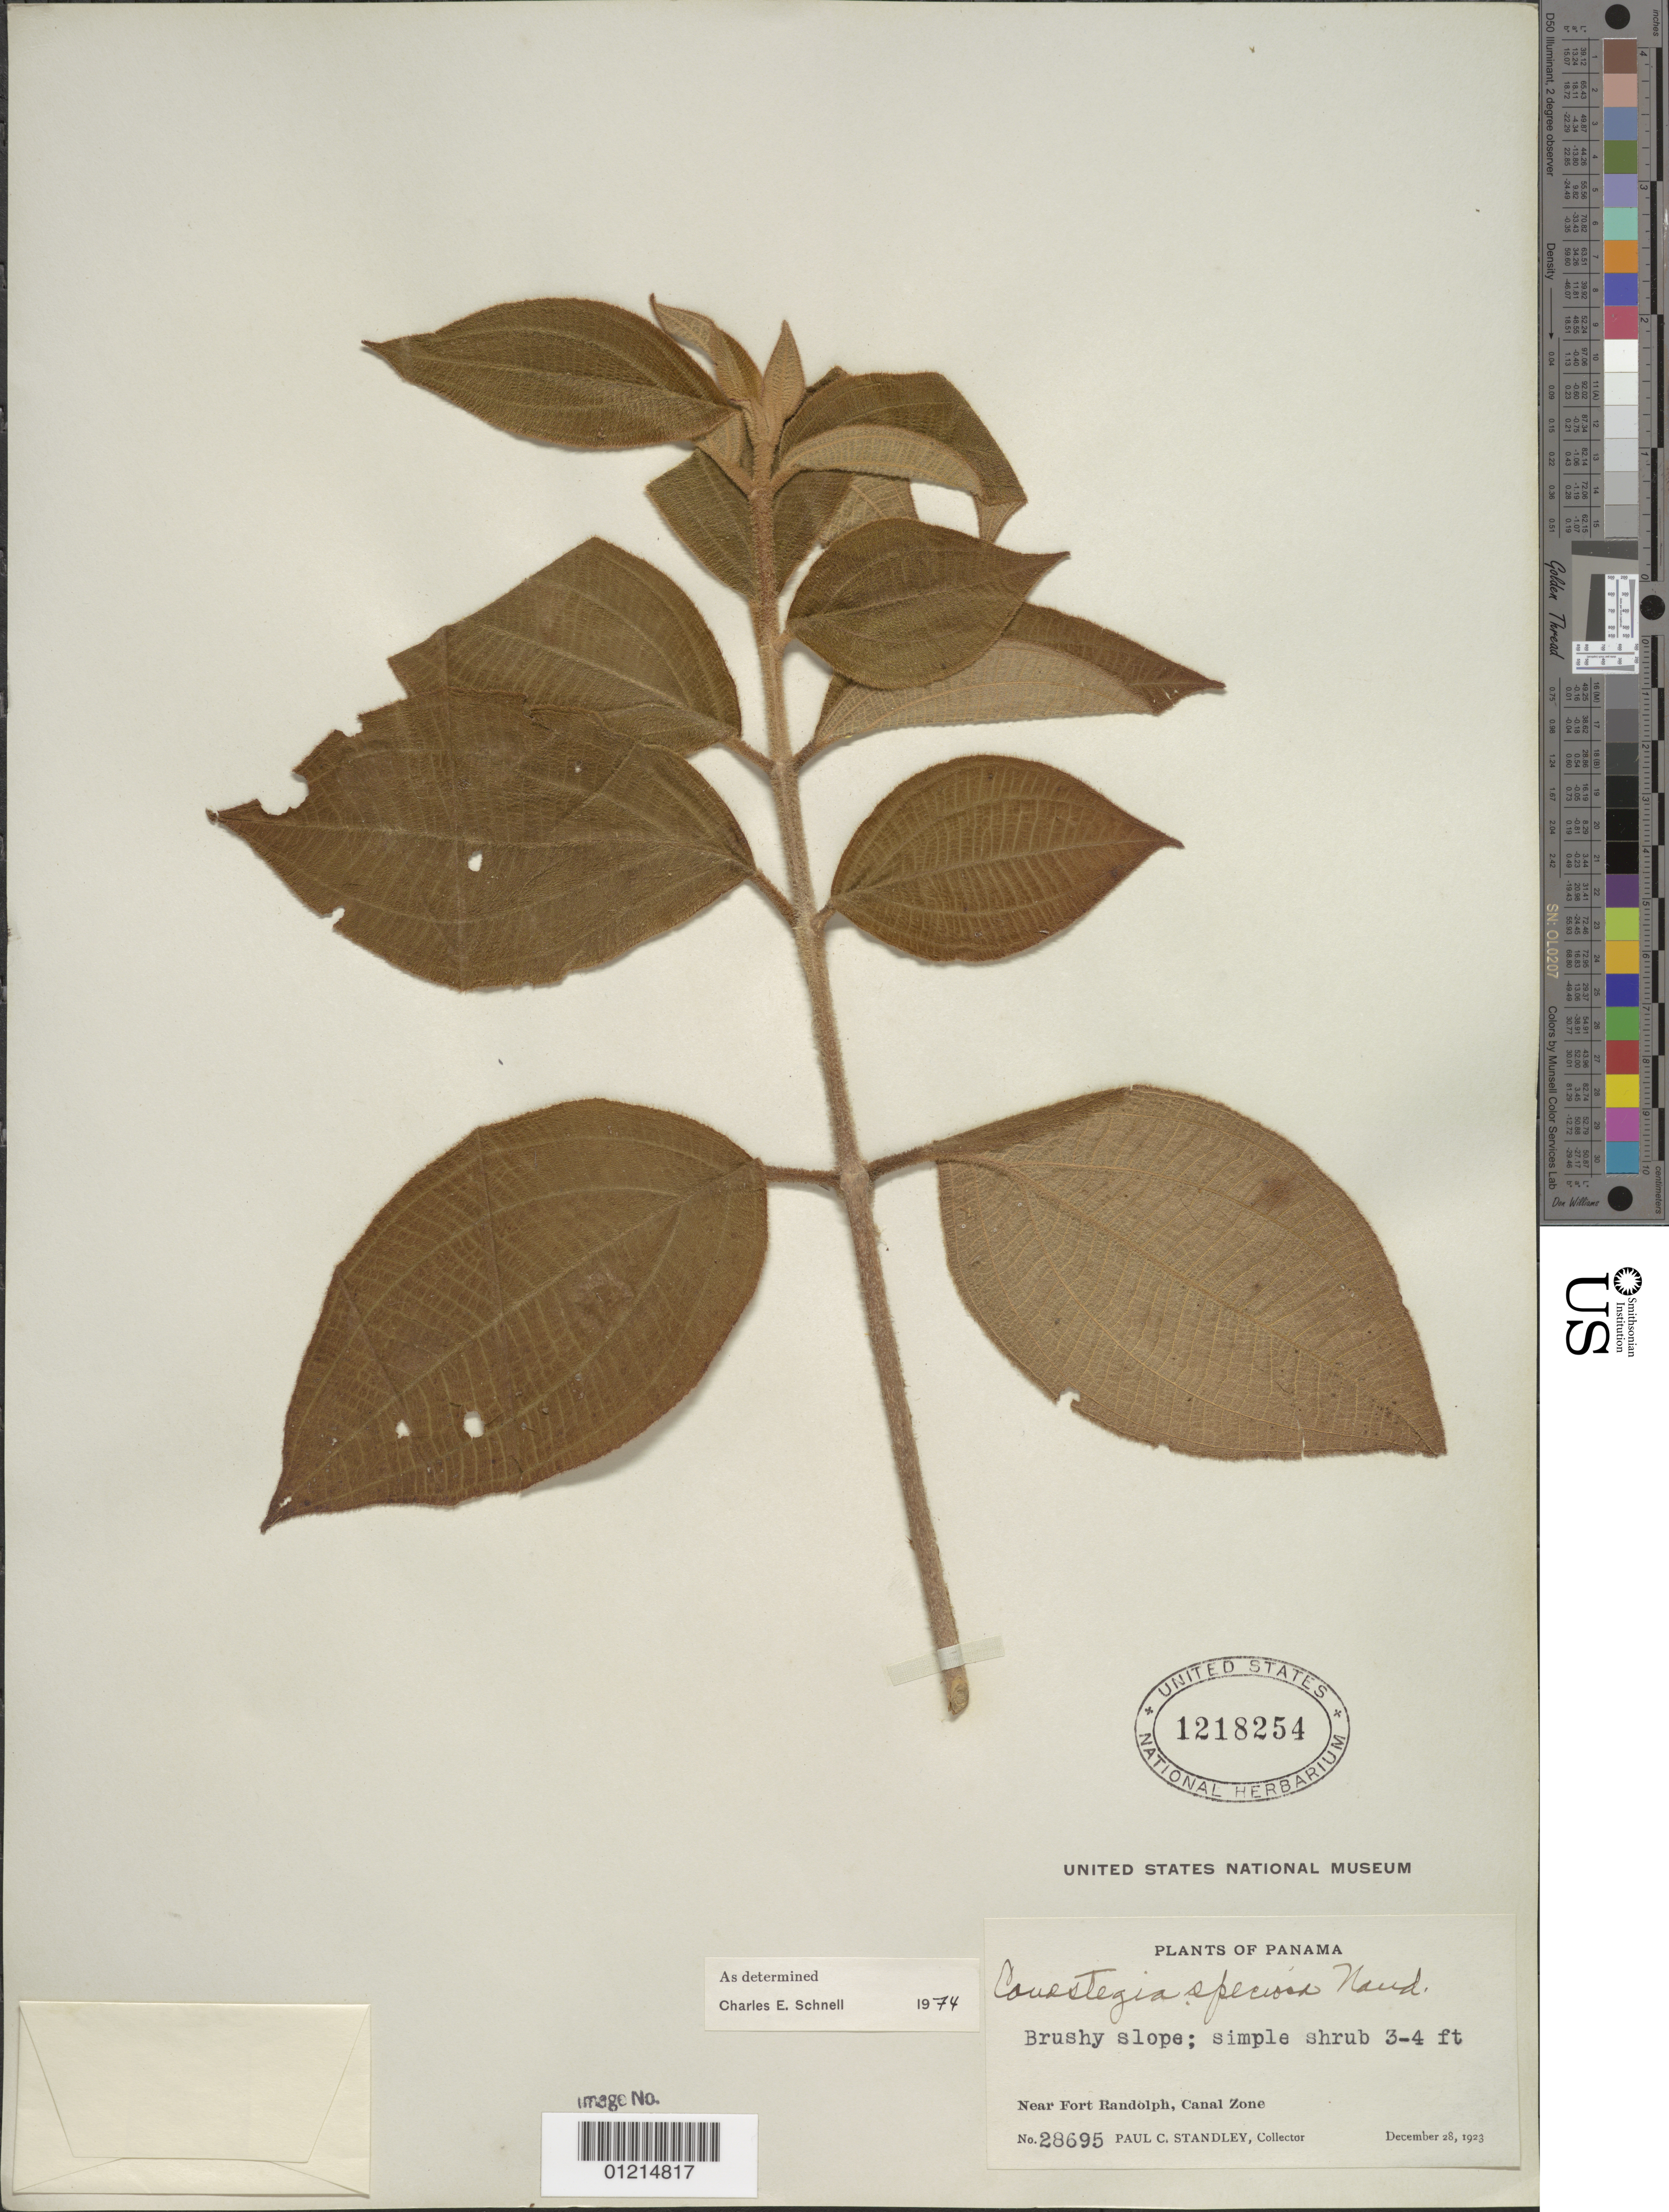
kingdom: Plantae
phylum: Tracheophyta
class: Magnoliopsida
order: Myrtales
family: Melastomataceae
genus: Conostegia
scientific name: Conostegia speciosa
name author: Naudin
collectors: P. C. Standley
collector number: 28695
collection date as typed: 28 Dec 1923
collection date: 1923-12-28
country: Panama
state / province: Colón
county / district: Canal Zone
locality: Near Fort Randolph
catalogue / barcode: US 1218254